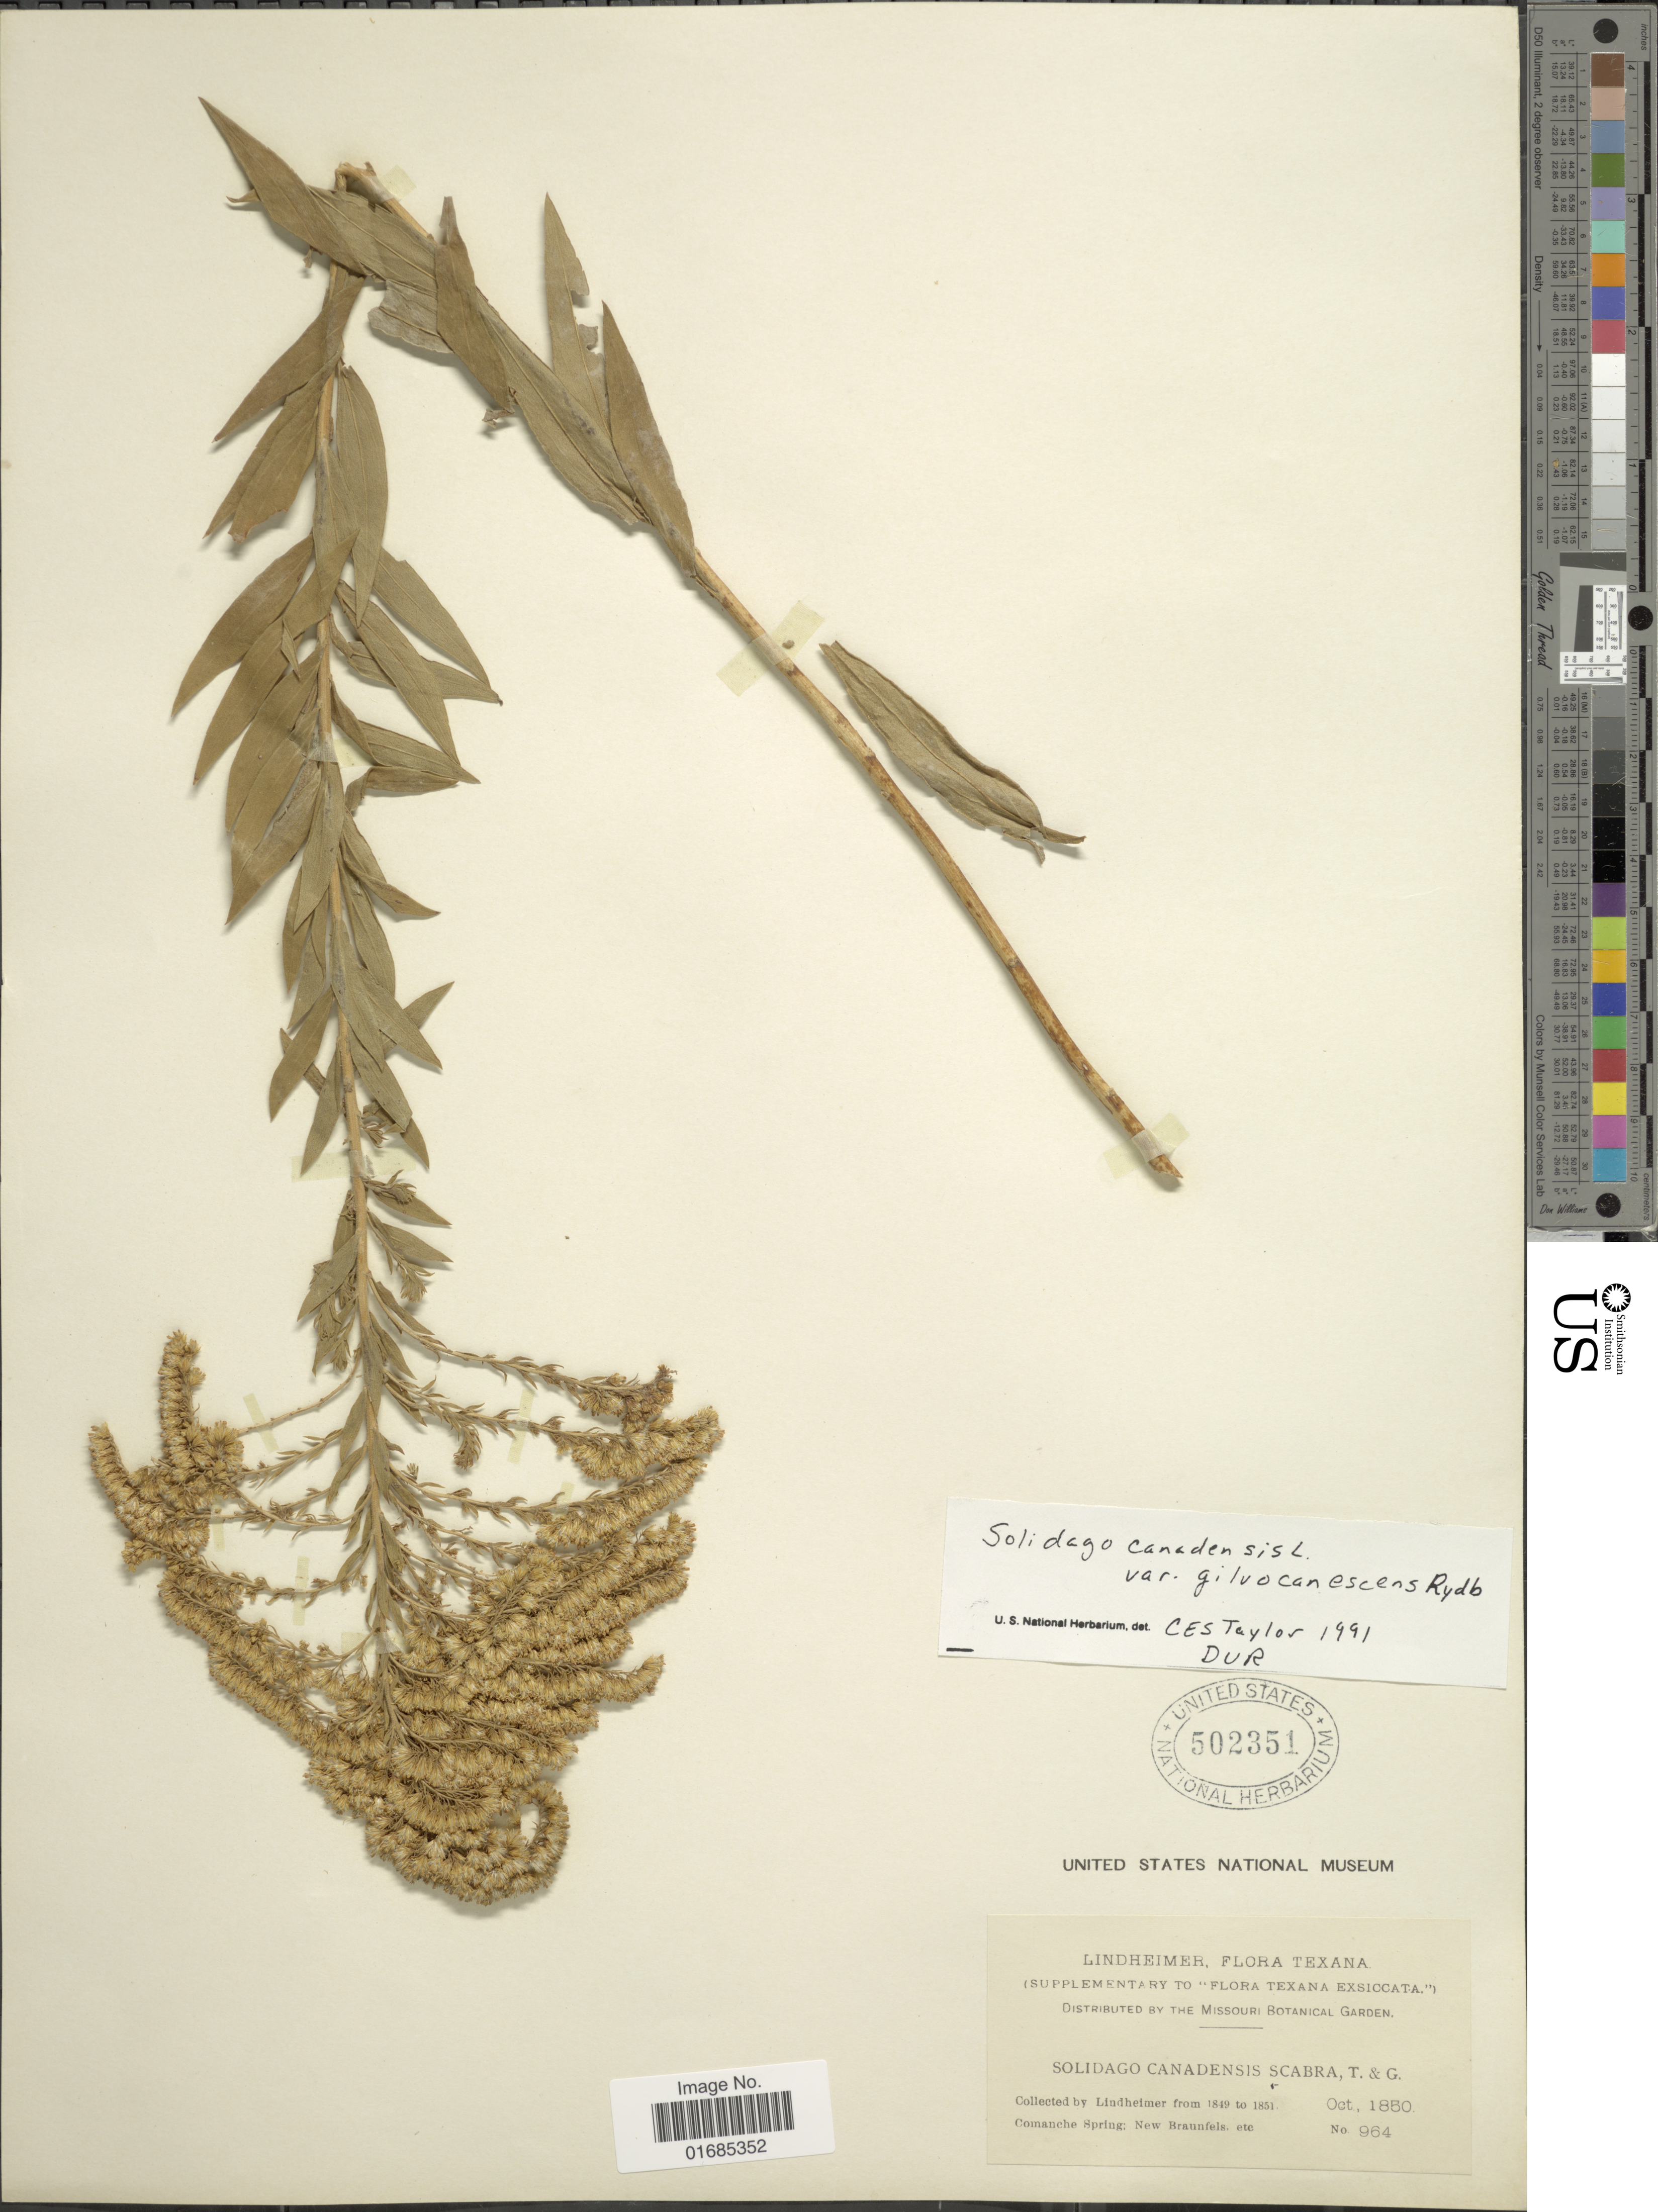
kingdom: Plantae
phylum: Tracheophyta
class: Magnoliopsida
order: Asterales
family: Asteraceae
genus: Solidago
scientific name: Solidago canadensis var. gilvocanescens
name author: Rydb.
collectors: -. Lindheimer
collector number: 964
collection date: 1850-10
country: United States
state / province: Texas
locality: Comanche Spring: New Braunfels. etc.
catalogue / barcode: US 502351